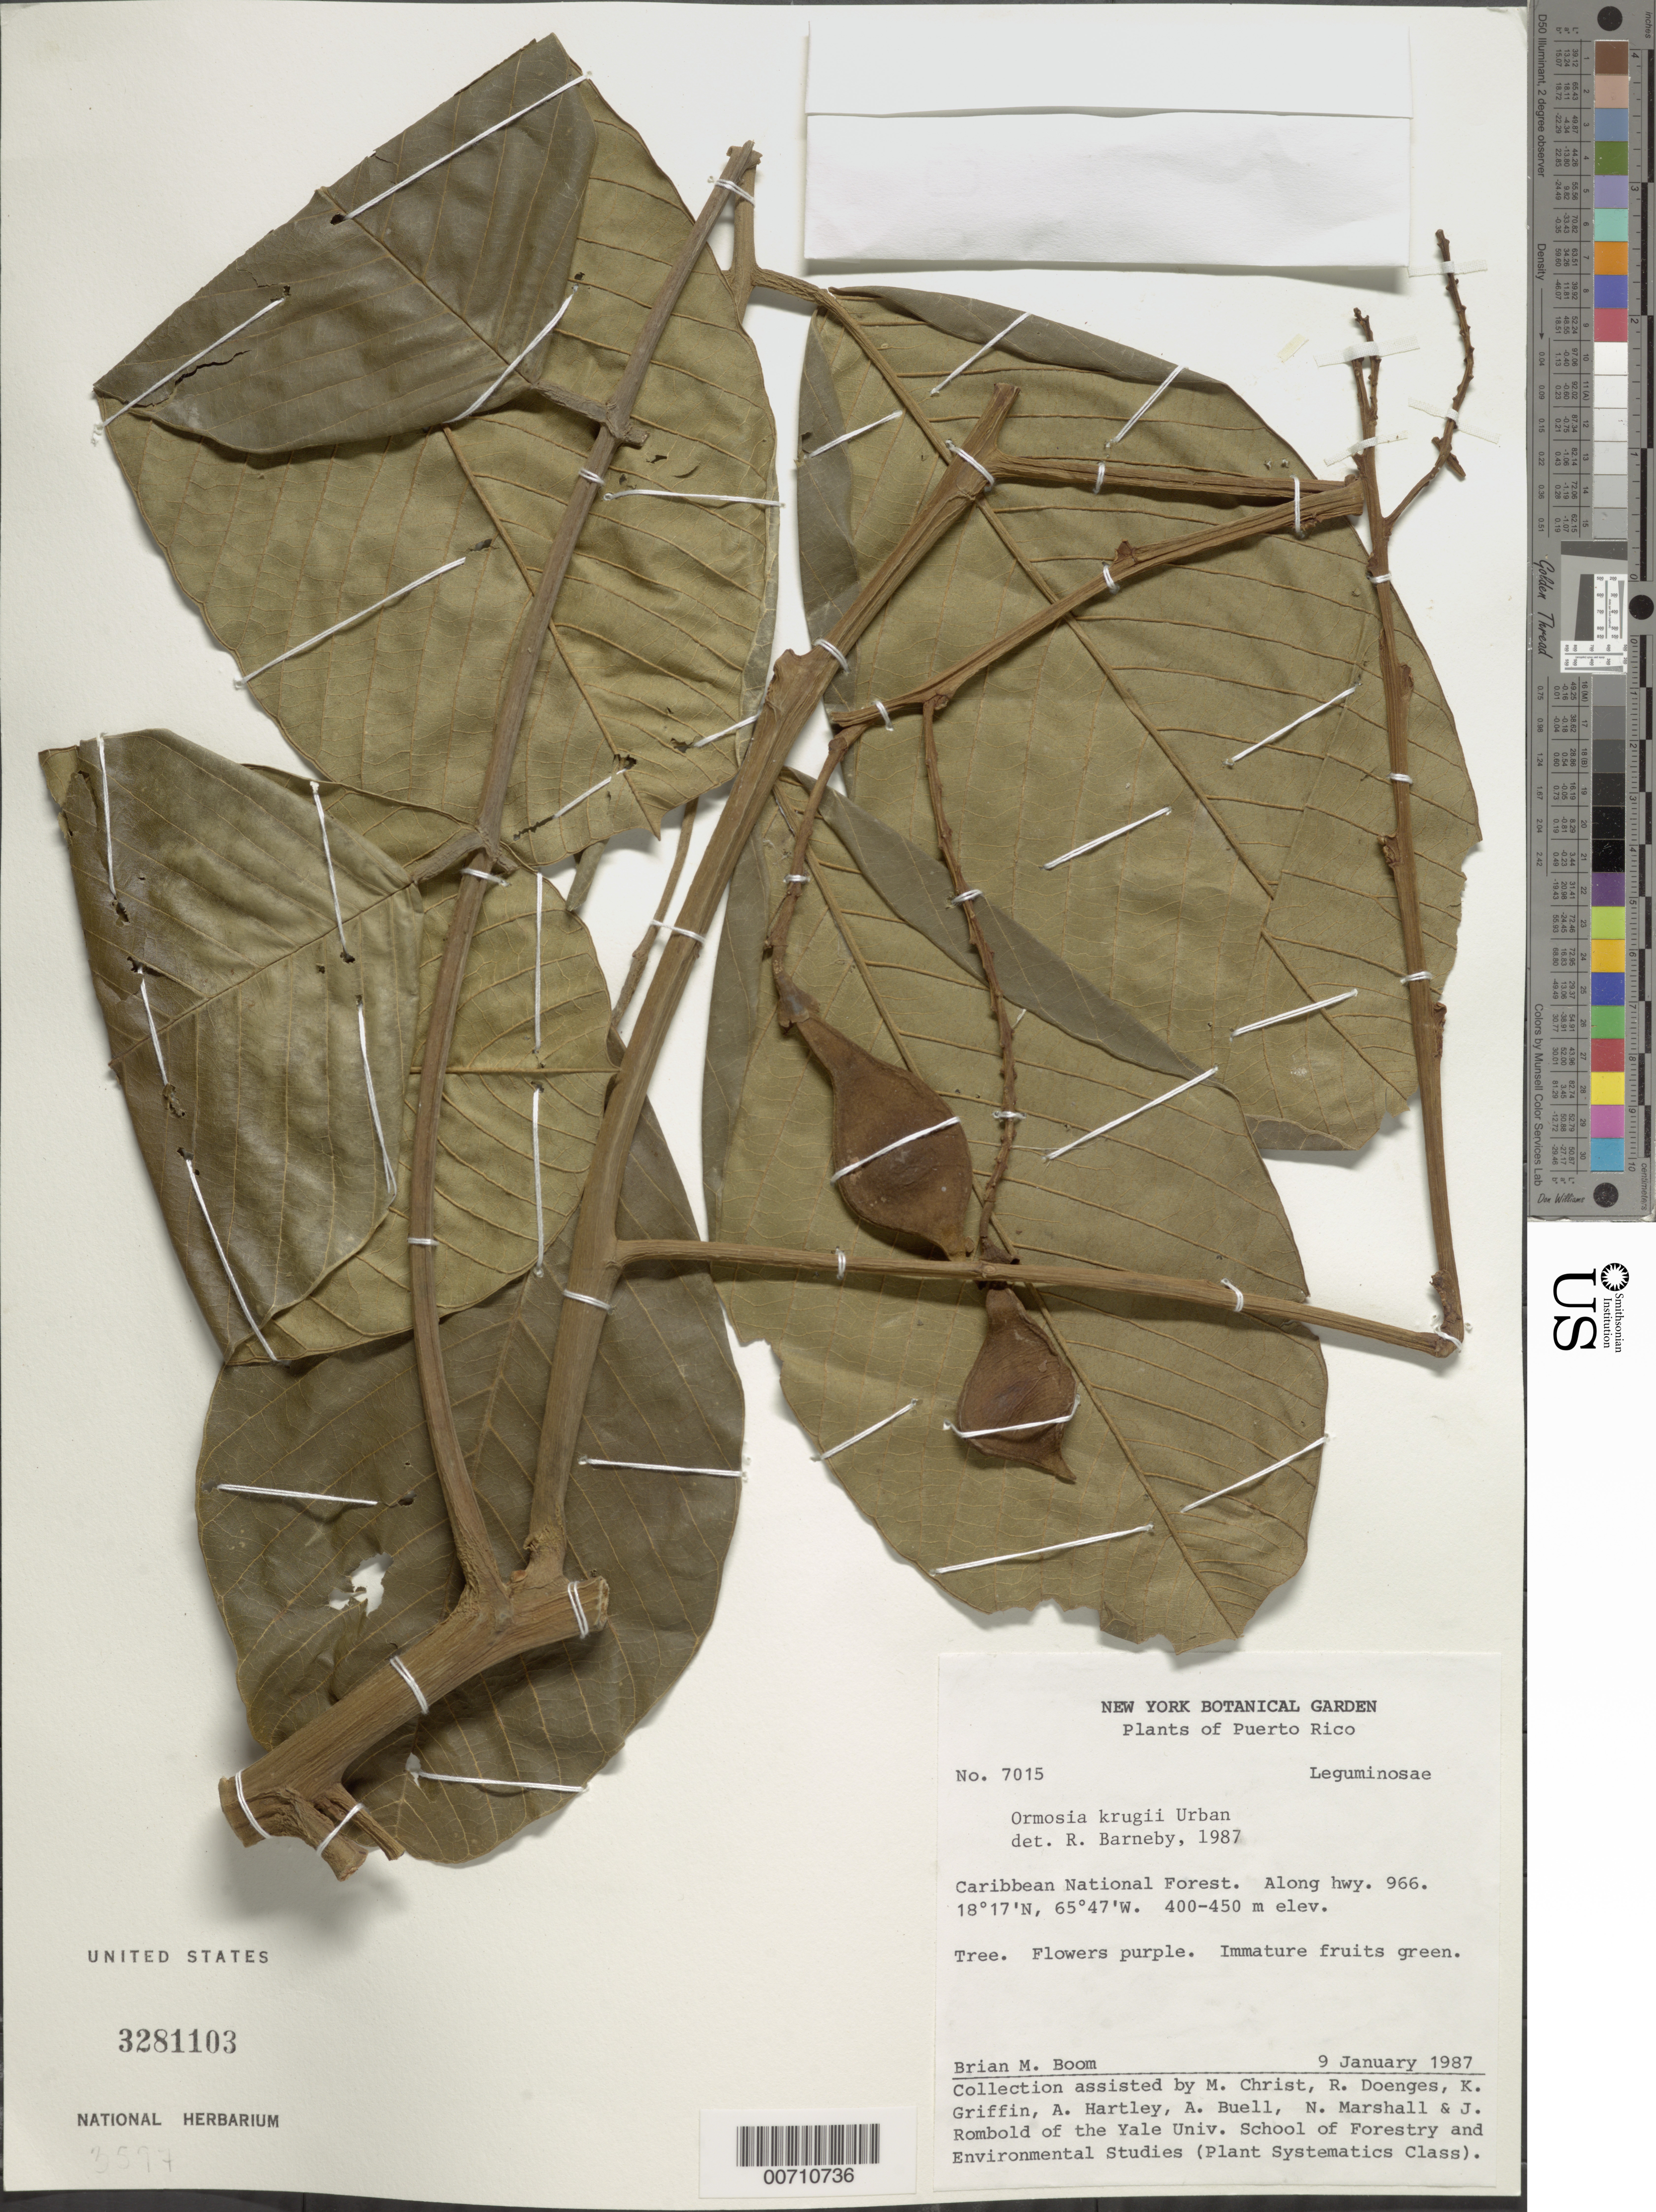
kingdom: Plantae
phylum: Tracheophyta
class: Magnoliopsida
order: Fabales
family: Fabaceae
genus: Ormosia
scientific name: Ormosia krugii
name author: Urb.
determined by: Barneby, Rupert C., (NY)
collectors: B. M. Boom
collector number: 7015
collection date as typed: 09 Jan 1987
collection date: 1987-01-09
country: Puerto Rico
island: Greater Antilles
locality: Carib. Natl. Forest, along hwy 966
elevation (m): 400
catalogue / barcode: US 3281103